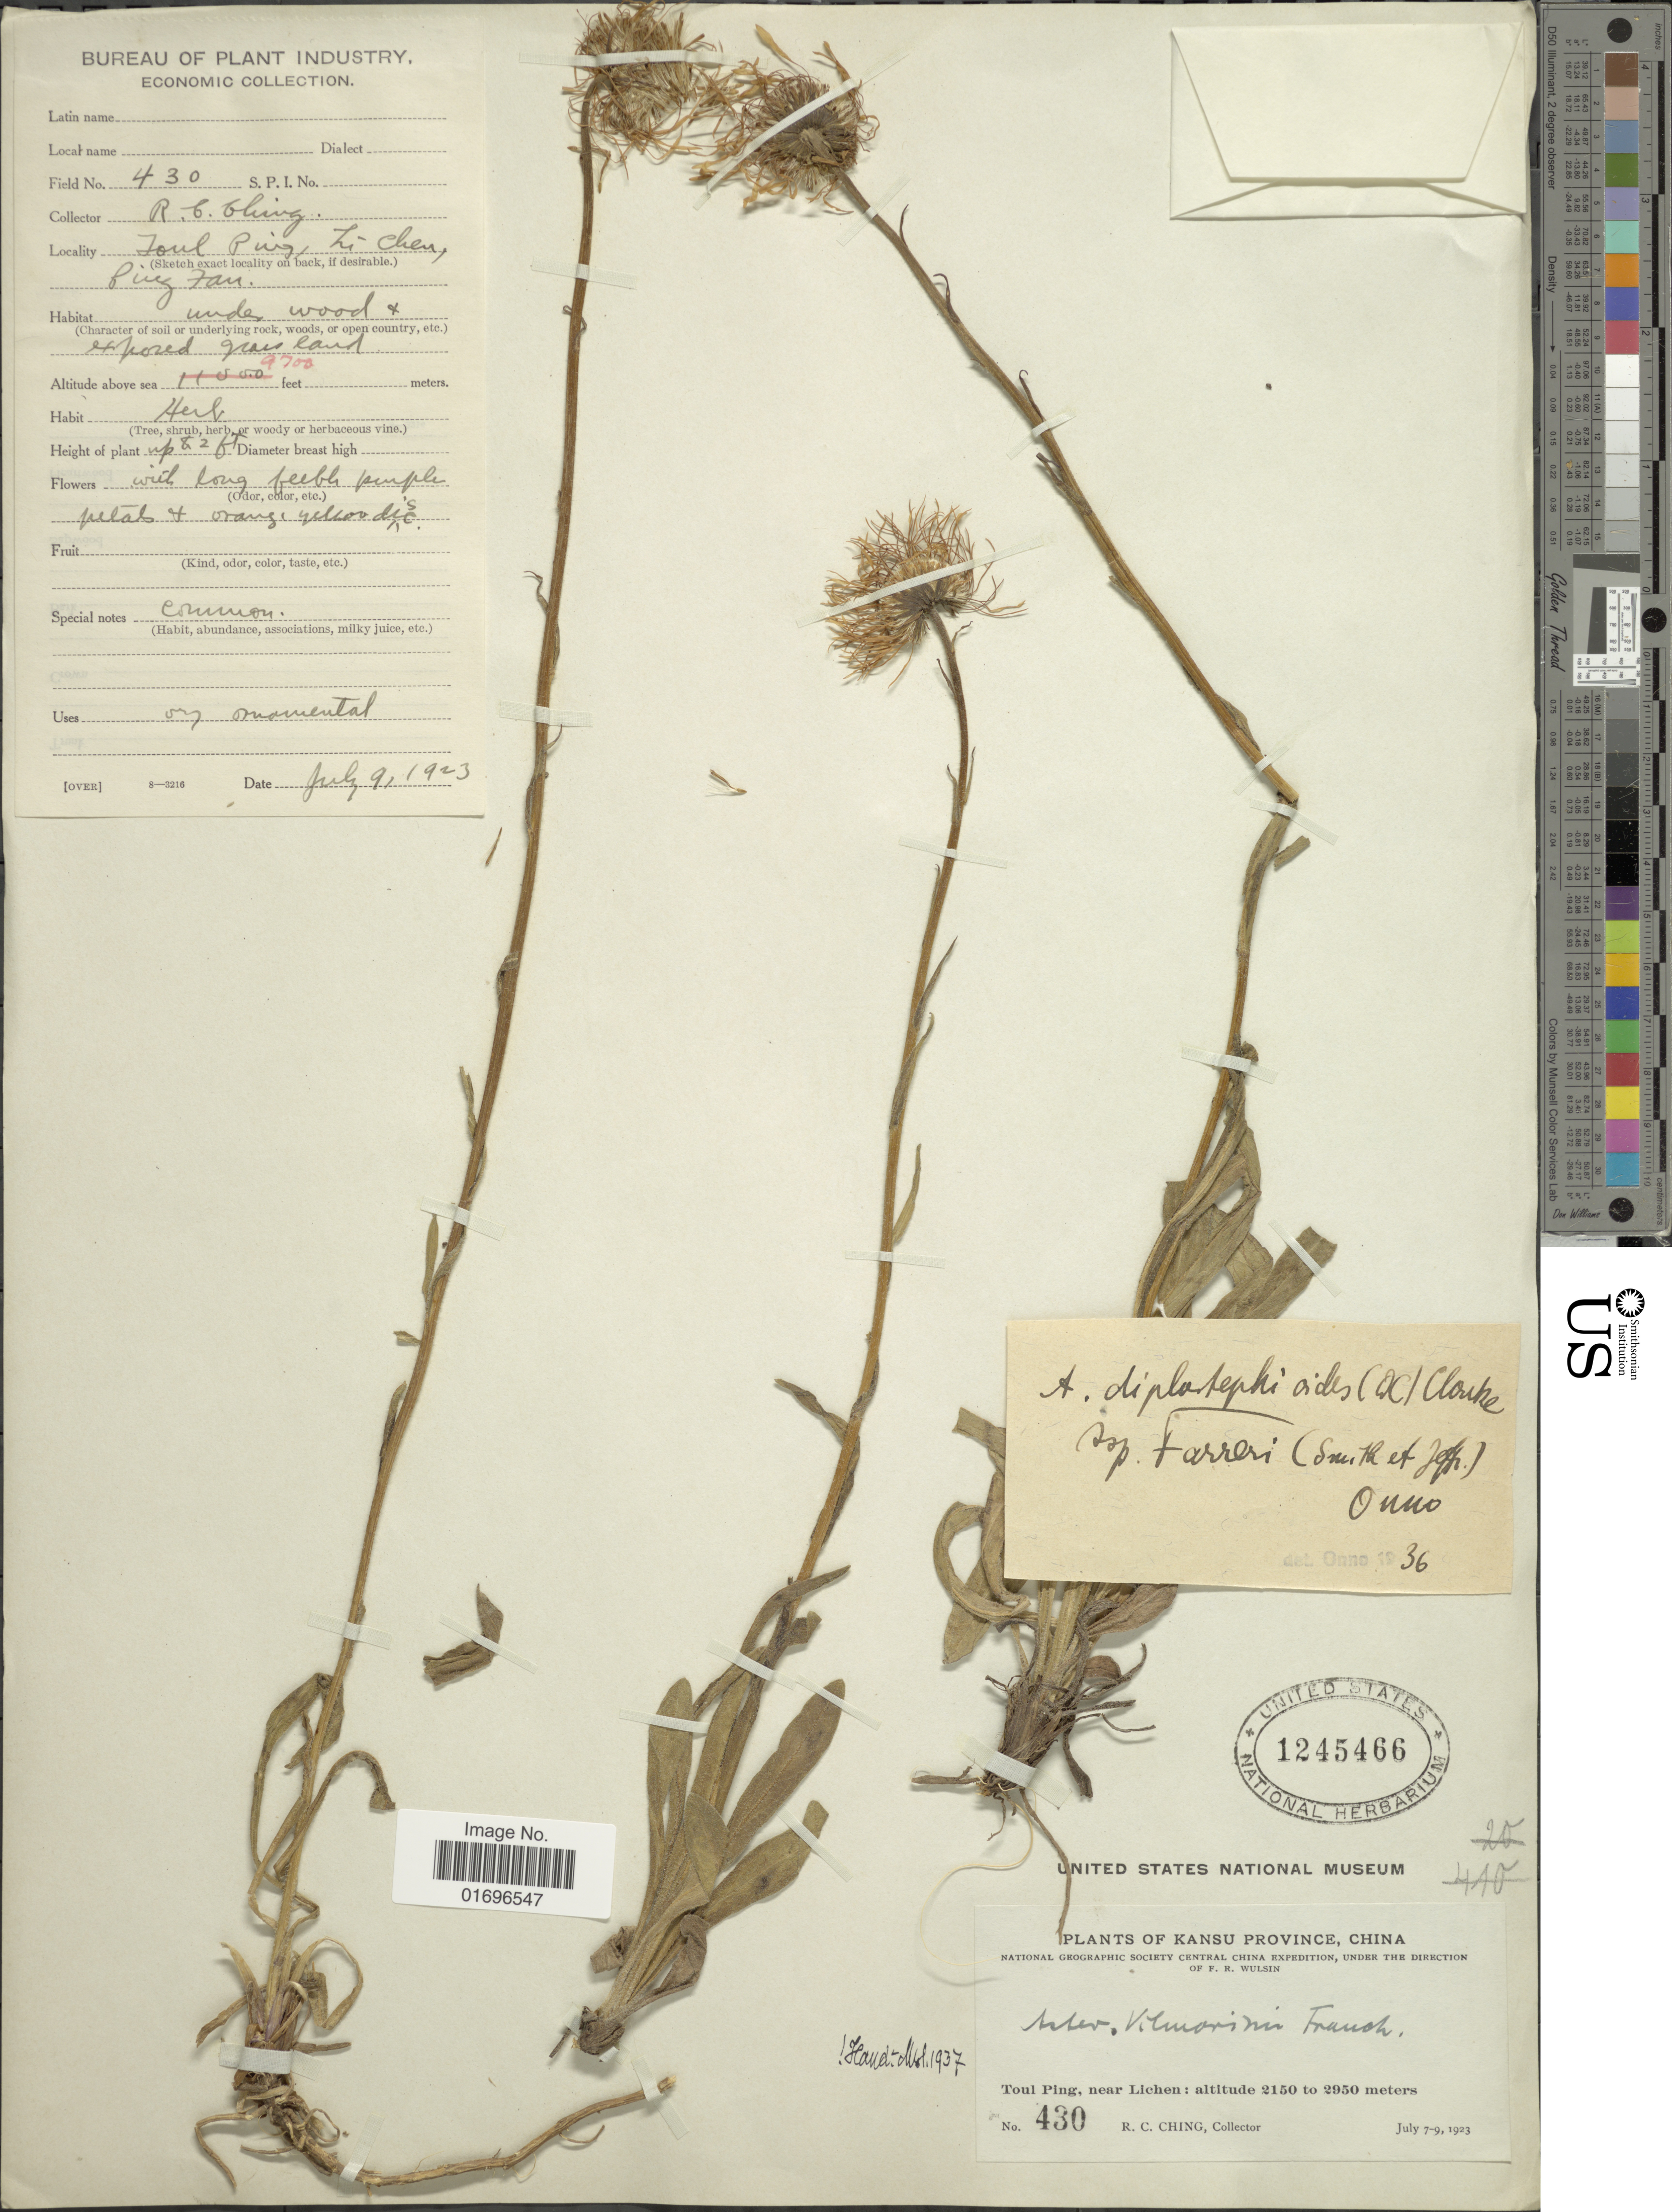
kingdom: Plantae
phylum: Tracheophyta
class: Magnoliopsida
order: Asterales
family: Asteraceae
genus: Aster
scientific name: Aster diplostephioides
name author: (DC.) Benth. ex C.B. Clarke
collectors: R. C. Ching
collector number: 430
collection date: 1923-07-09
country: China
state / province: Gansu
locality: Kansu Province, China. Toul Ping, near Lichen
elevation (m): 2150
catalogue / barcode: US 1245466